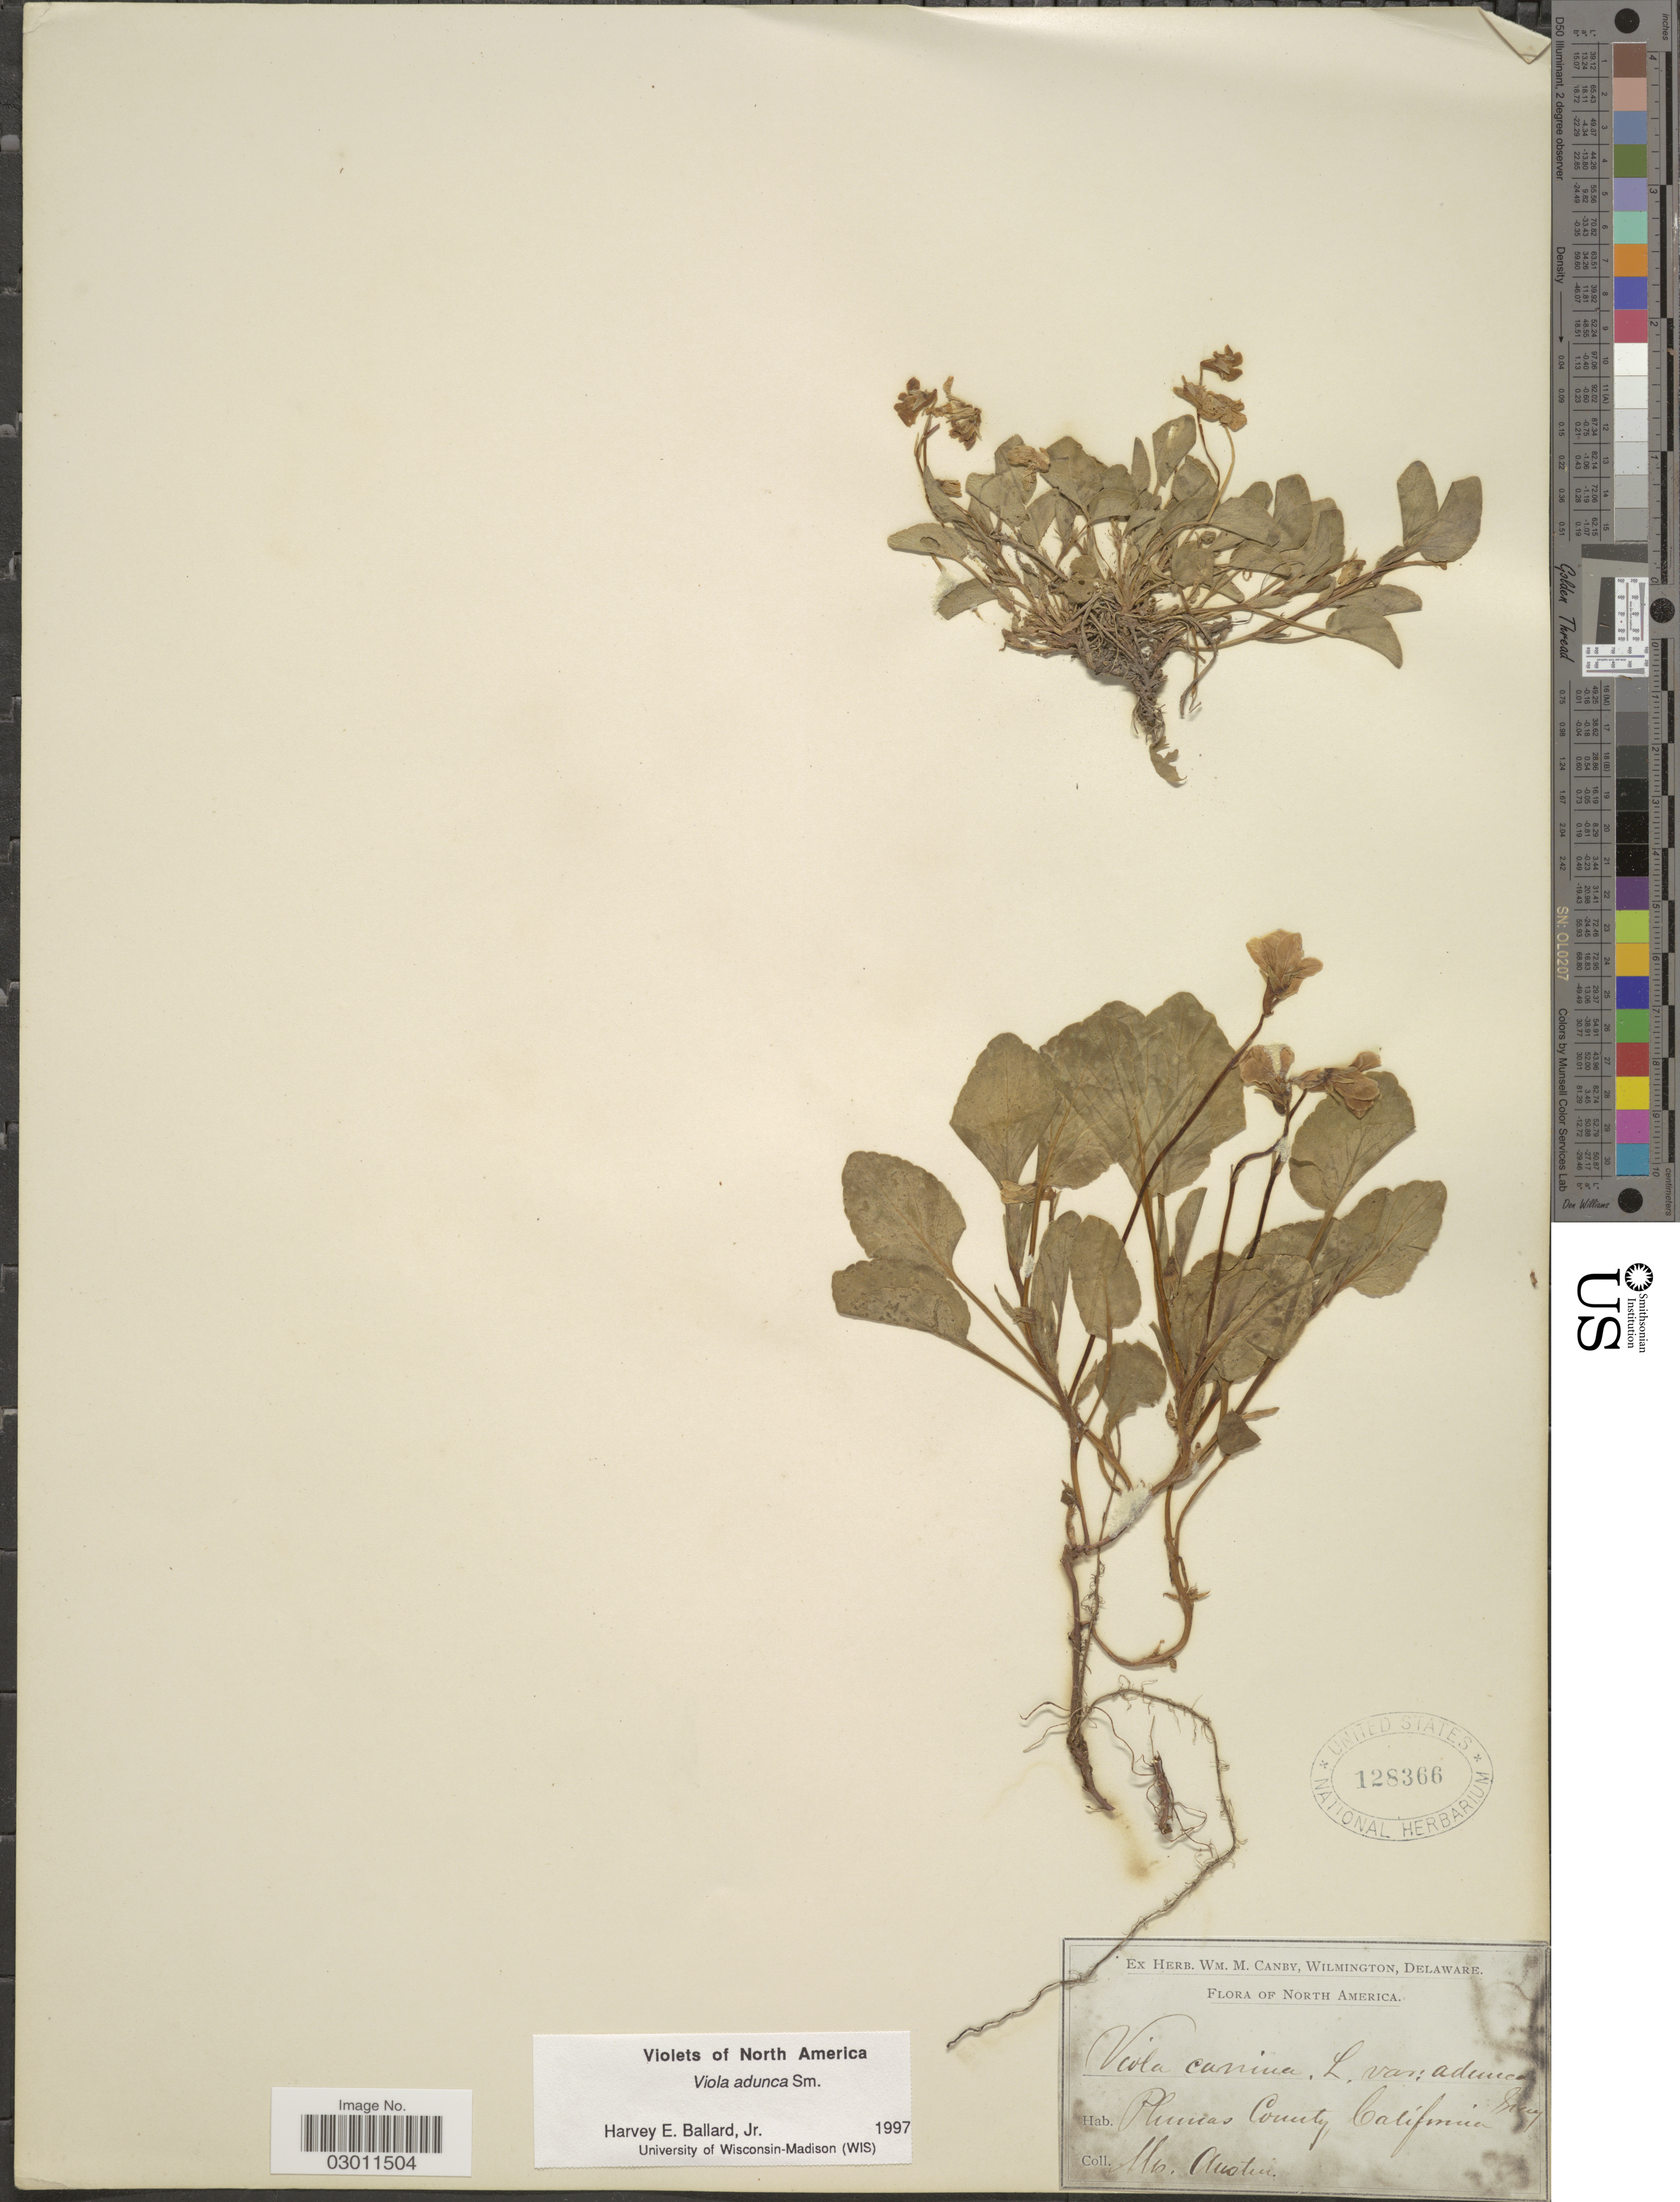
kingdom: Plantae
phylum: Tracheophyta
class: Magnoliopsida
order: Malpighiales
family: Violaceae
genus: Viola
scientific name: Viola adunca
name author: Sm.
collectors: Austin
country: United States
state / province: California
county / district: Plumas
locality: Plumas County.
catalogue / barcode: US 128366